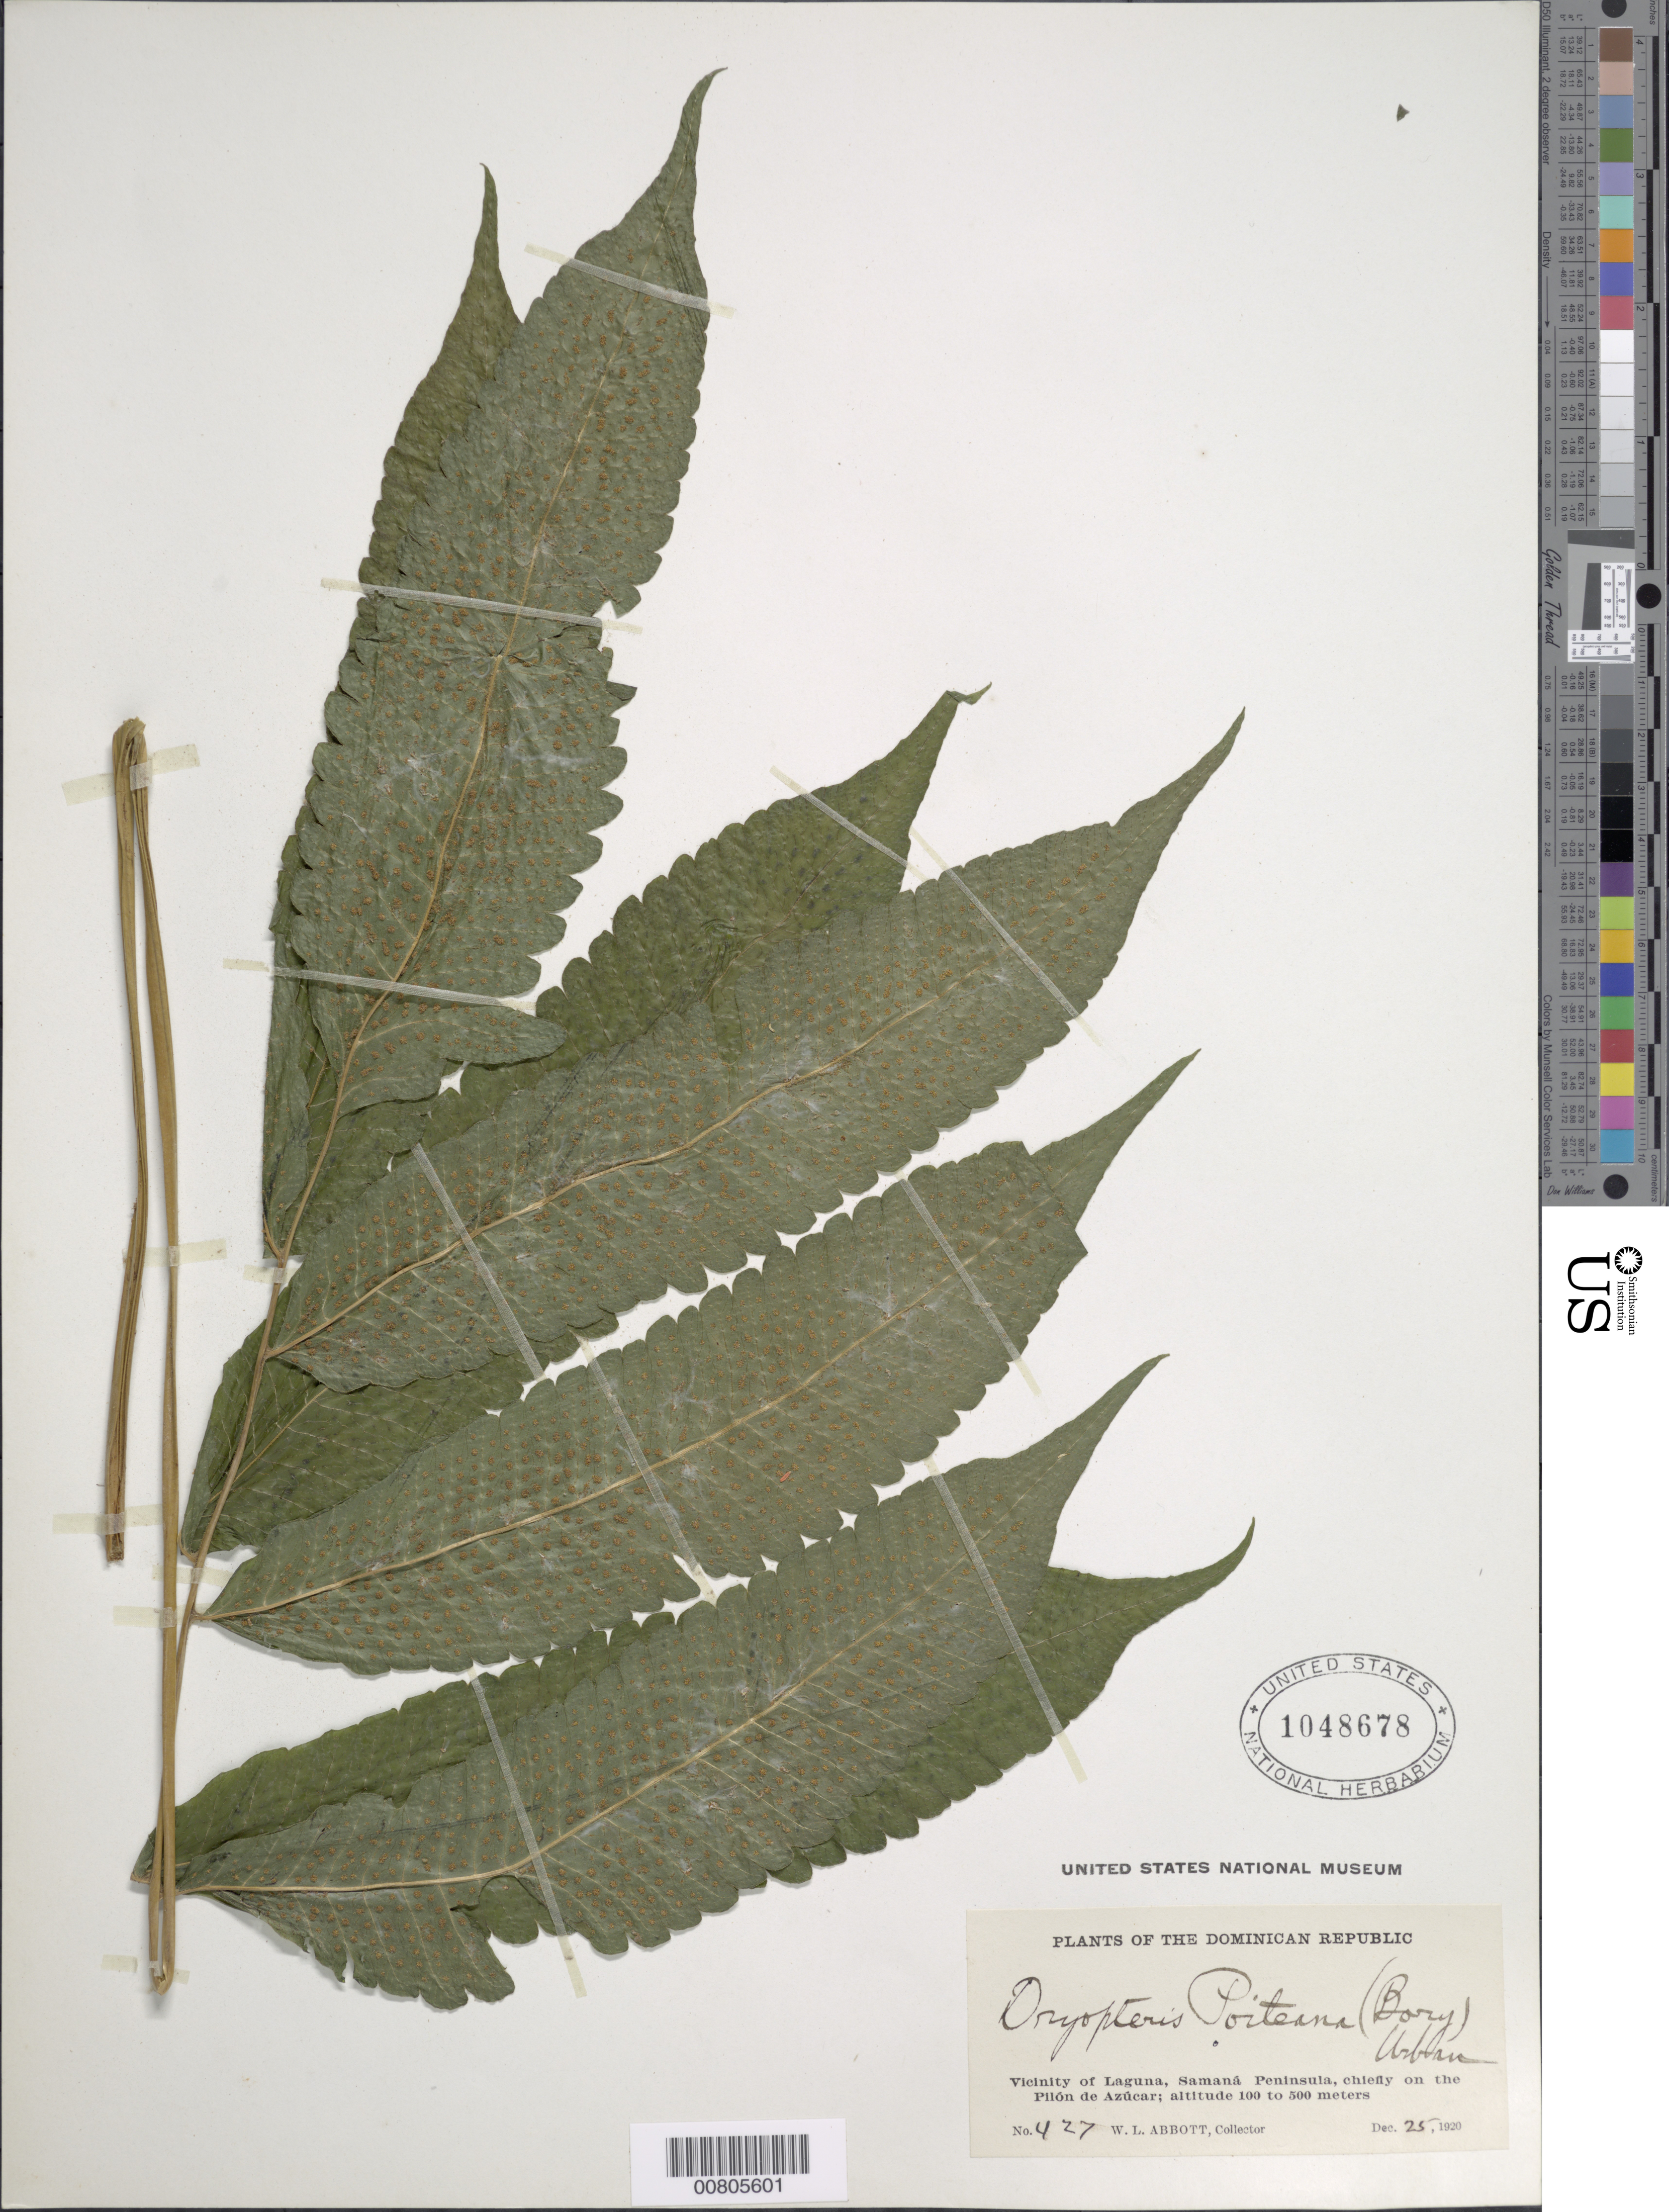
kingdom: Plantae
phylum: Tracheophyta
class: Polypodiopsida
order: Polypodiales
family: Thelypteridaceae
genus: Goniopteris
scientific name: Goniopteris poiteana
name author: (Bory) Ching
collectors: W. L. Abbott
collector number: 427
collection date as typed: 25 Dec 1920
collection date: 1920-12-25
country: Dominican Republic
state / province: Samana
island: Hispaniola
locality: Laguna vicinity, Samaná Peninsula, chiefly on the Pilón de Azúcar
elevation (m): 100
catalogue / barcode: US 1048678